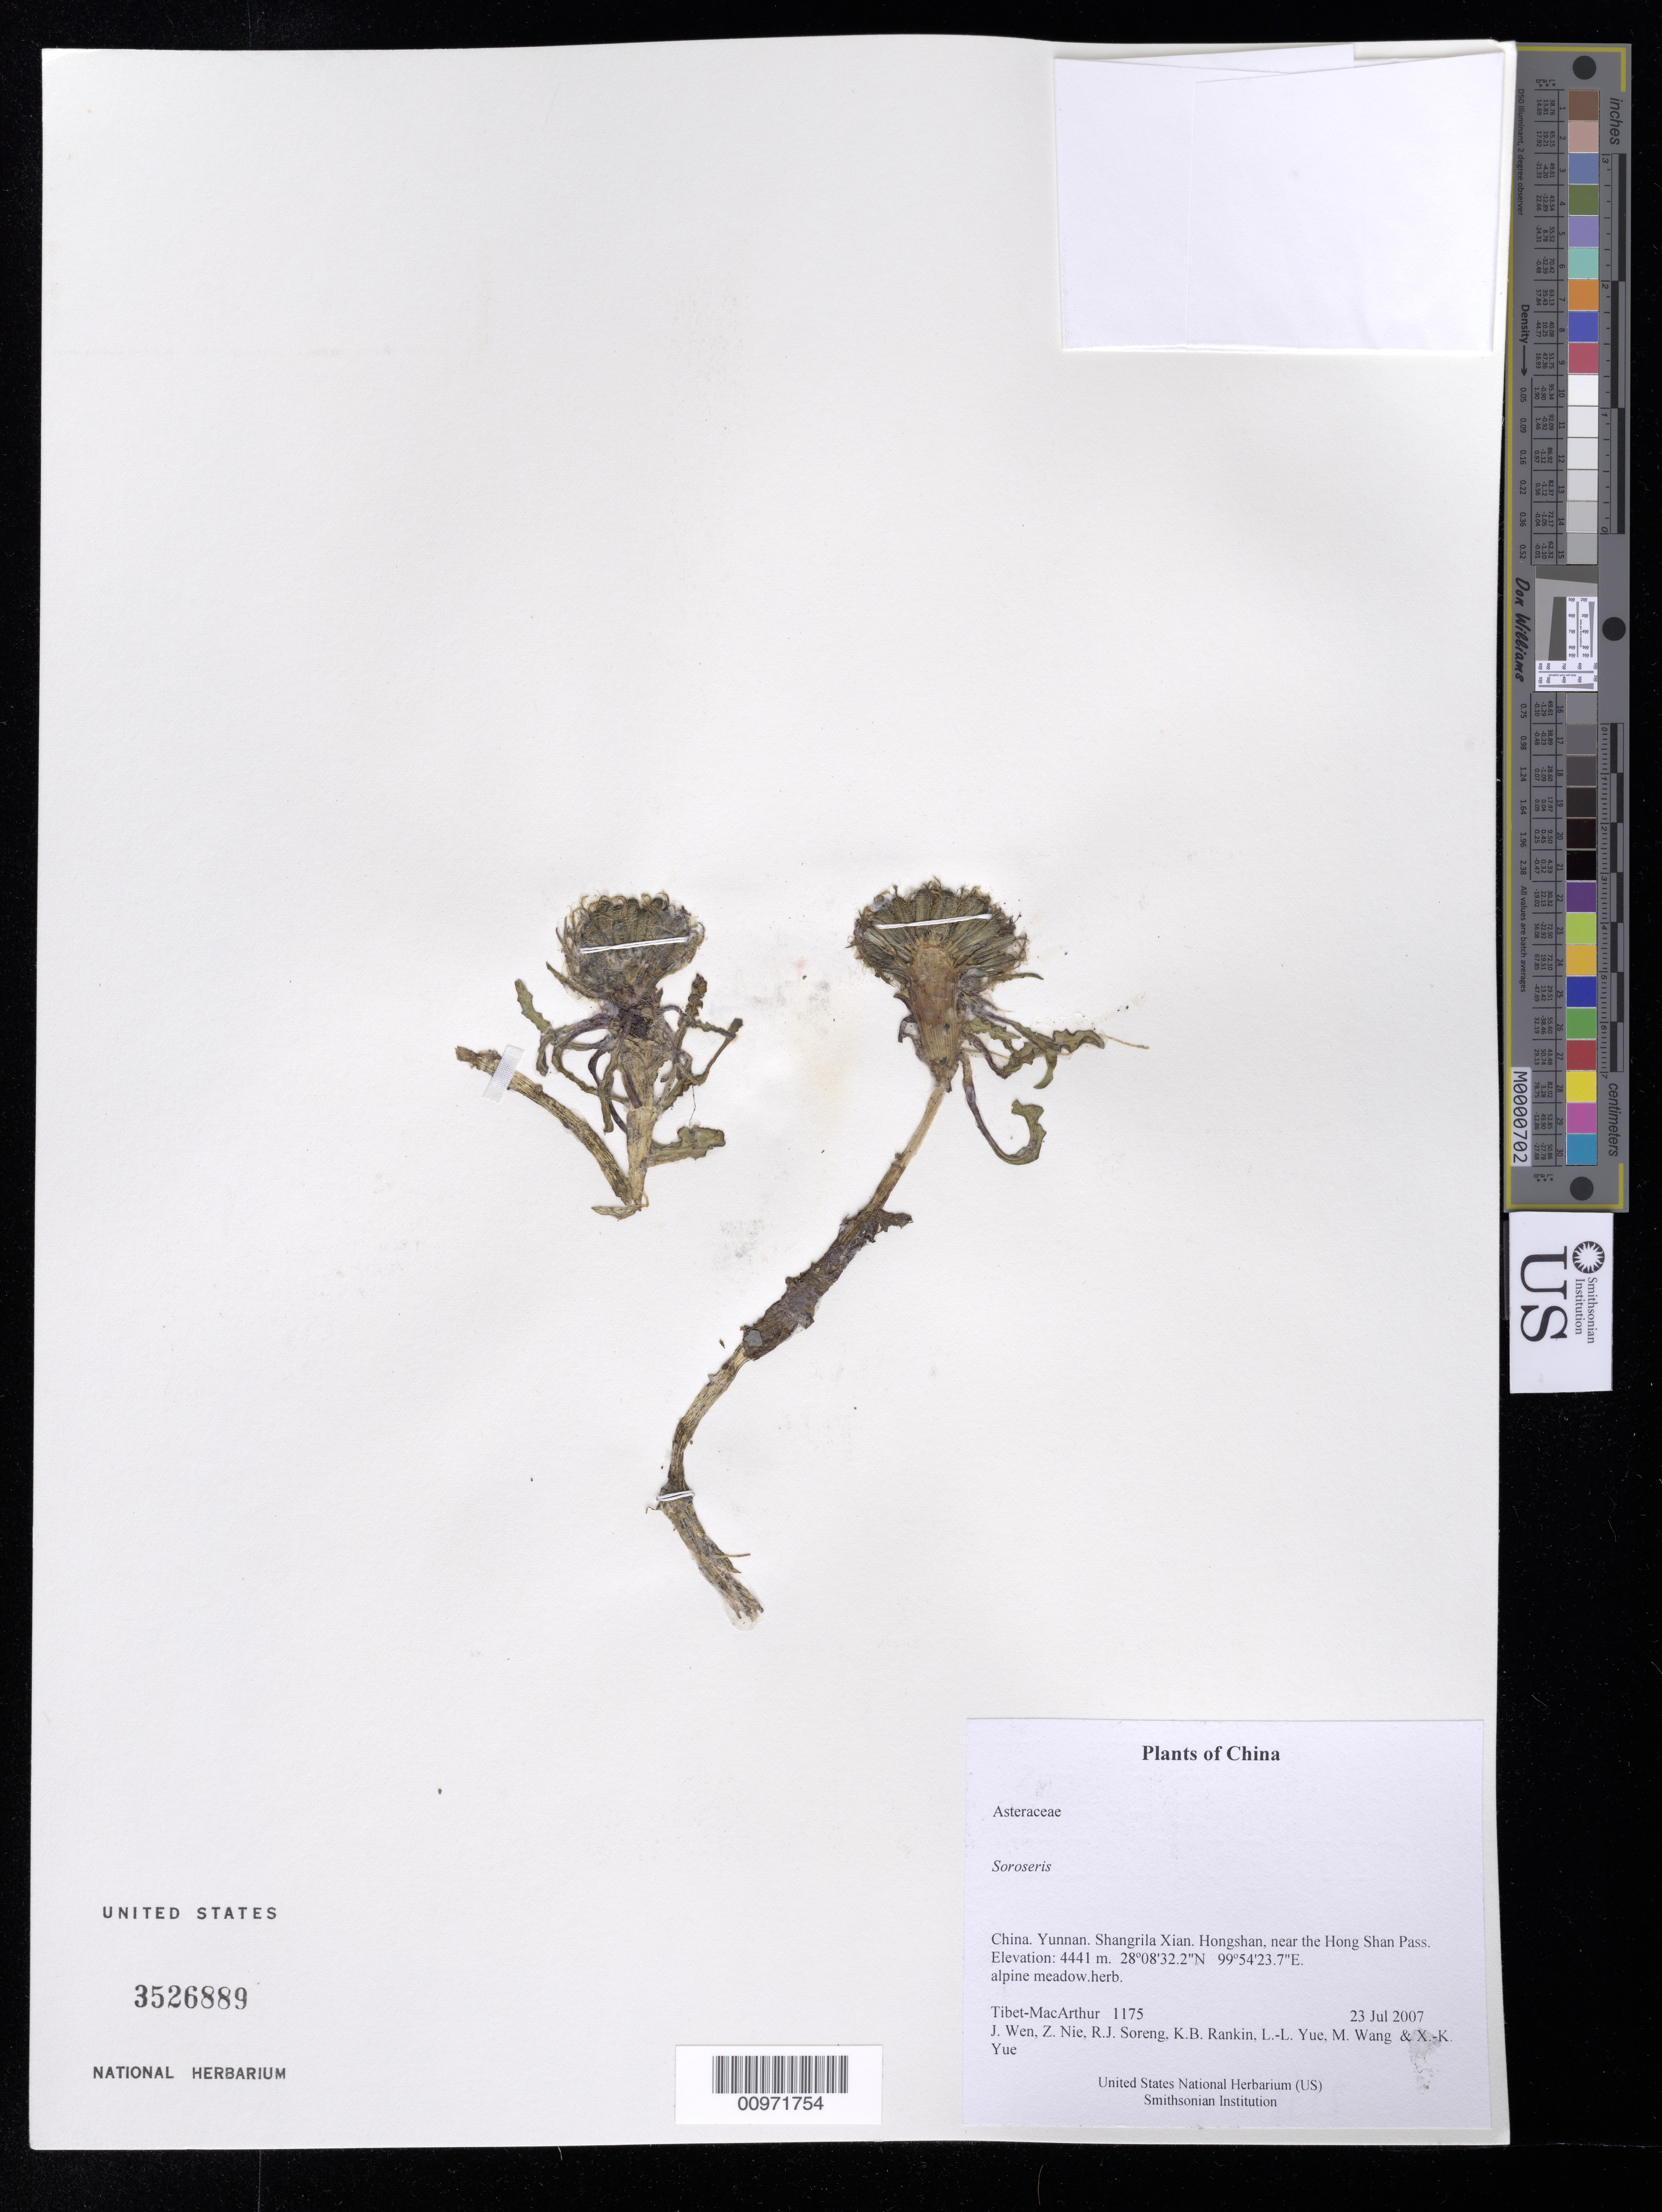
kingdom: Plantae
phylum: Tracheophyta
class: Magnoliopsida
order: Asterales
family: Asteraceae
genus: Soroseris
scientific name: Soroseris sp.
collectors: Tibet-MacArthur, J. Wen, Z. Nie, R. J. Soreng, K. Rankin, L. Yue, M. Wang & X. Yue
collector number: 1175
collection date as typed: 23 Jul 2007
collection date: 2007-07-23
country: China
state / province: Yunnan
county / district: Shangrila Xian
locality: Hongshan, near the Hong Shan Pass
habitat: alpine meadow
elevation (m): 4441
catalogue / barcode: US 3526889